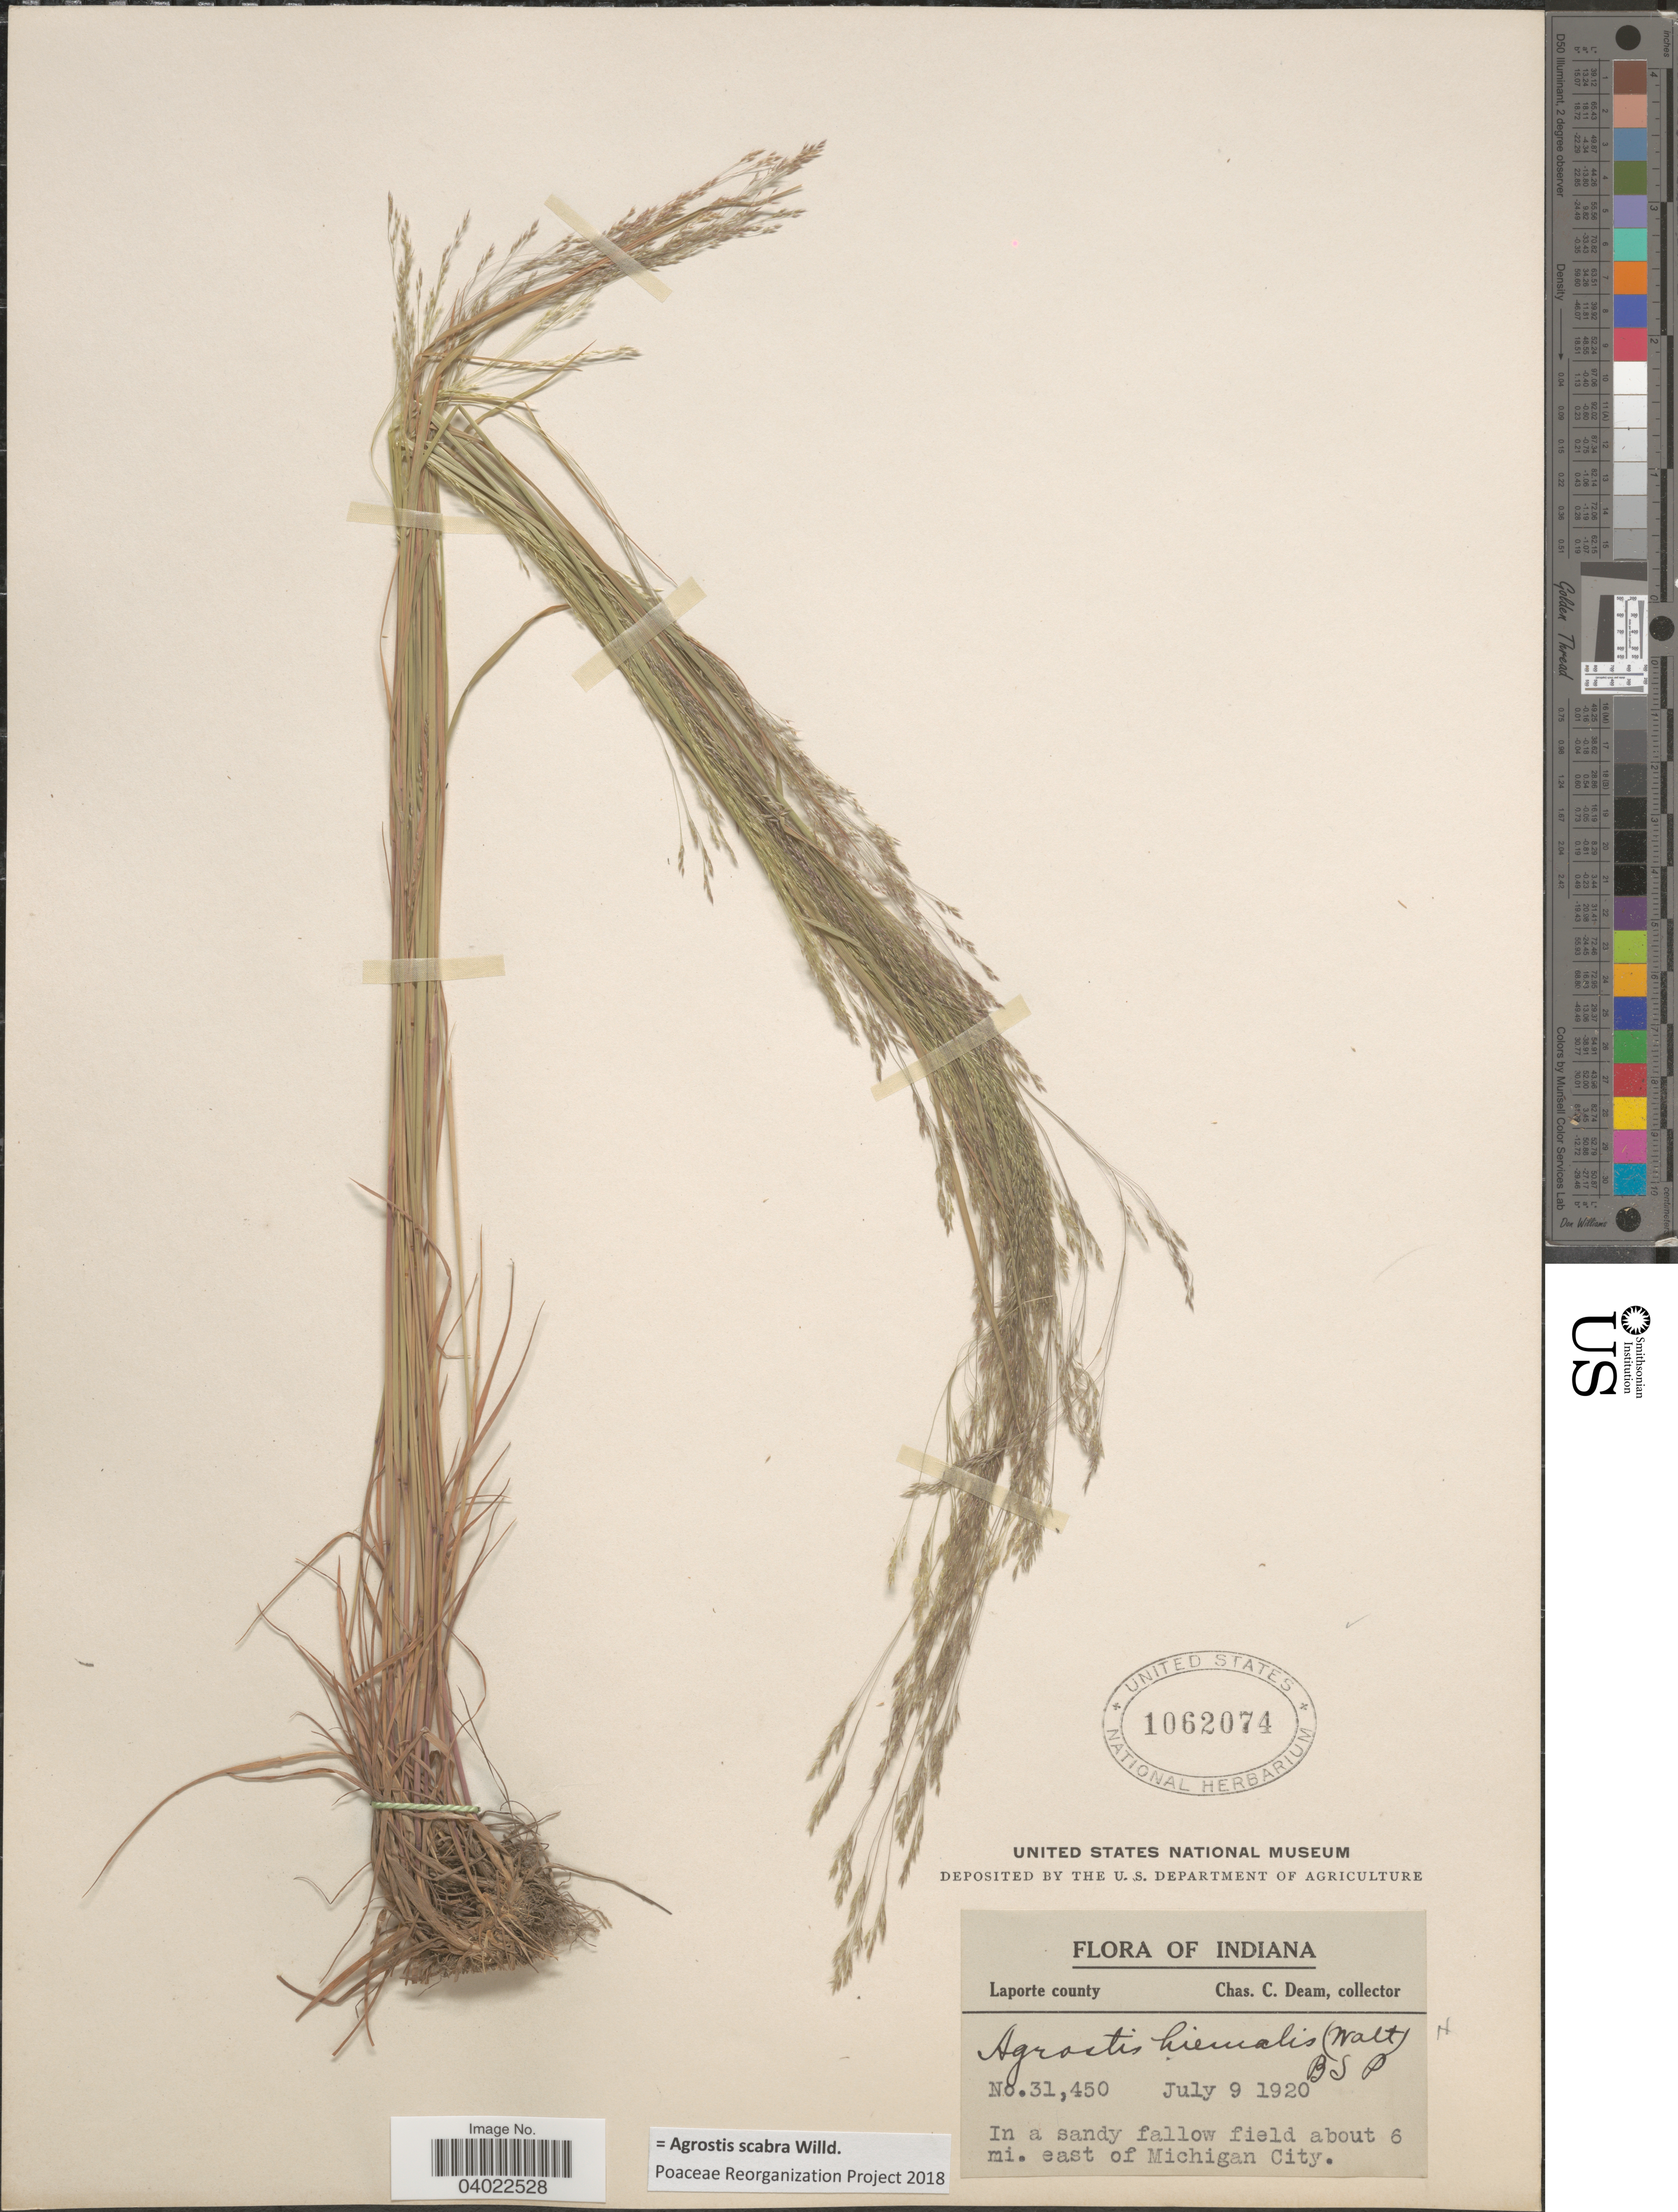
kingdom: Plantae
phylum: Tracheophyta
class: Liliopsida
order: Poales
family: Poaceae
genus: Agrostis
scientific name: Agrostis scabra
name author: Willd.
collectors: C. Deam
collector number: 31450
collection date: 1920-07-09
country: United States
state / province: Indiana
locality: Laporte county. In a sandy fallow field about 6 mi. east of Michigan City.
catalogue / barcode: US 1062074